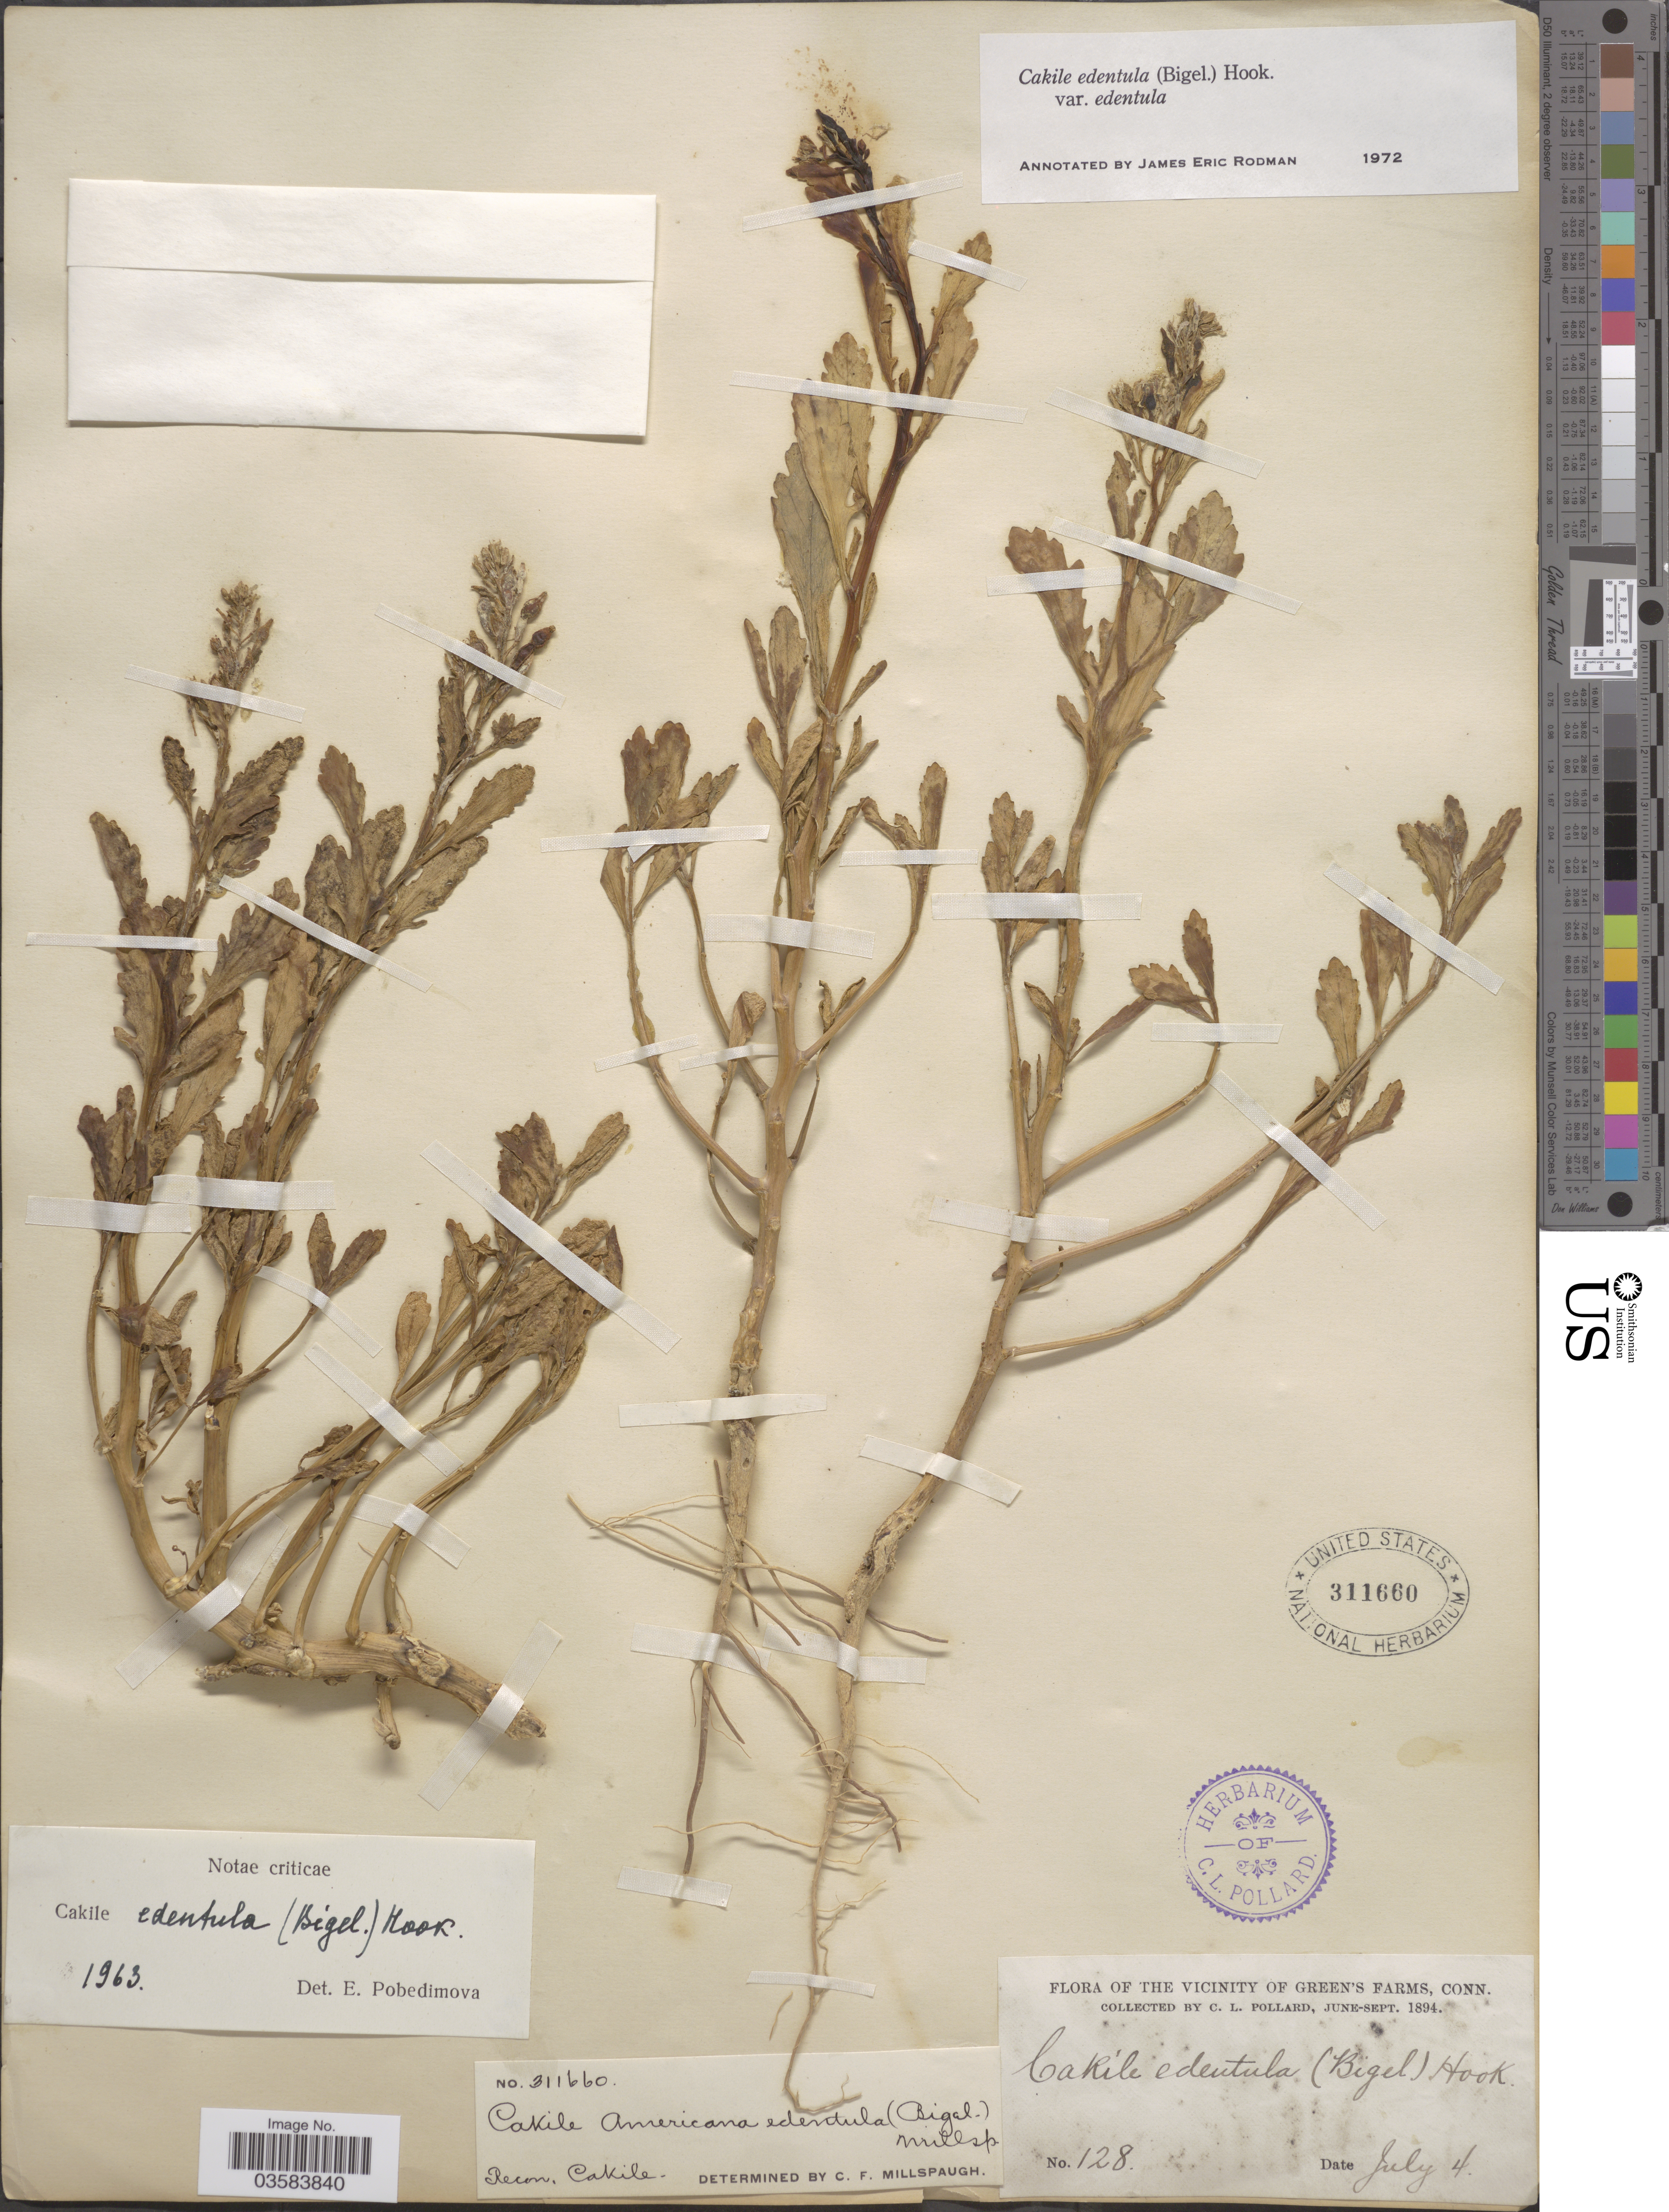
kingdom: Plantae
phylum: Tracheophyta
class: Magnoliopsida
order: Brassicales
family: Brassicaceae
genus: Cakile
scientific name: Cakile edentula var. edentula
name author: (Bigelow) Hook.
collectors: C. L. Pollard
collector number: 128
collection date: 1894-07-04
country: United States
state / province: Connecticut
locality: The vicinity of Green's Farms.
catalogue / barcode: US 311660